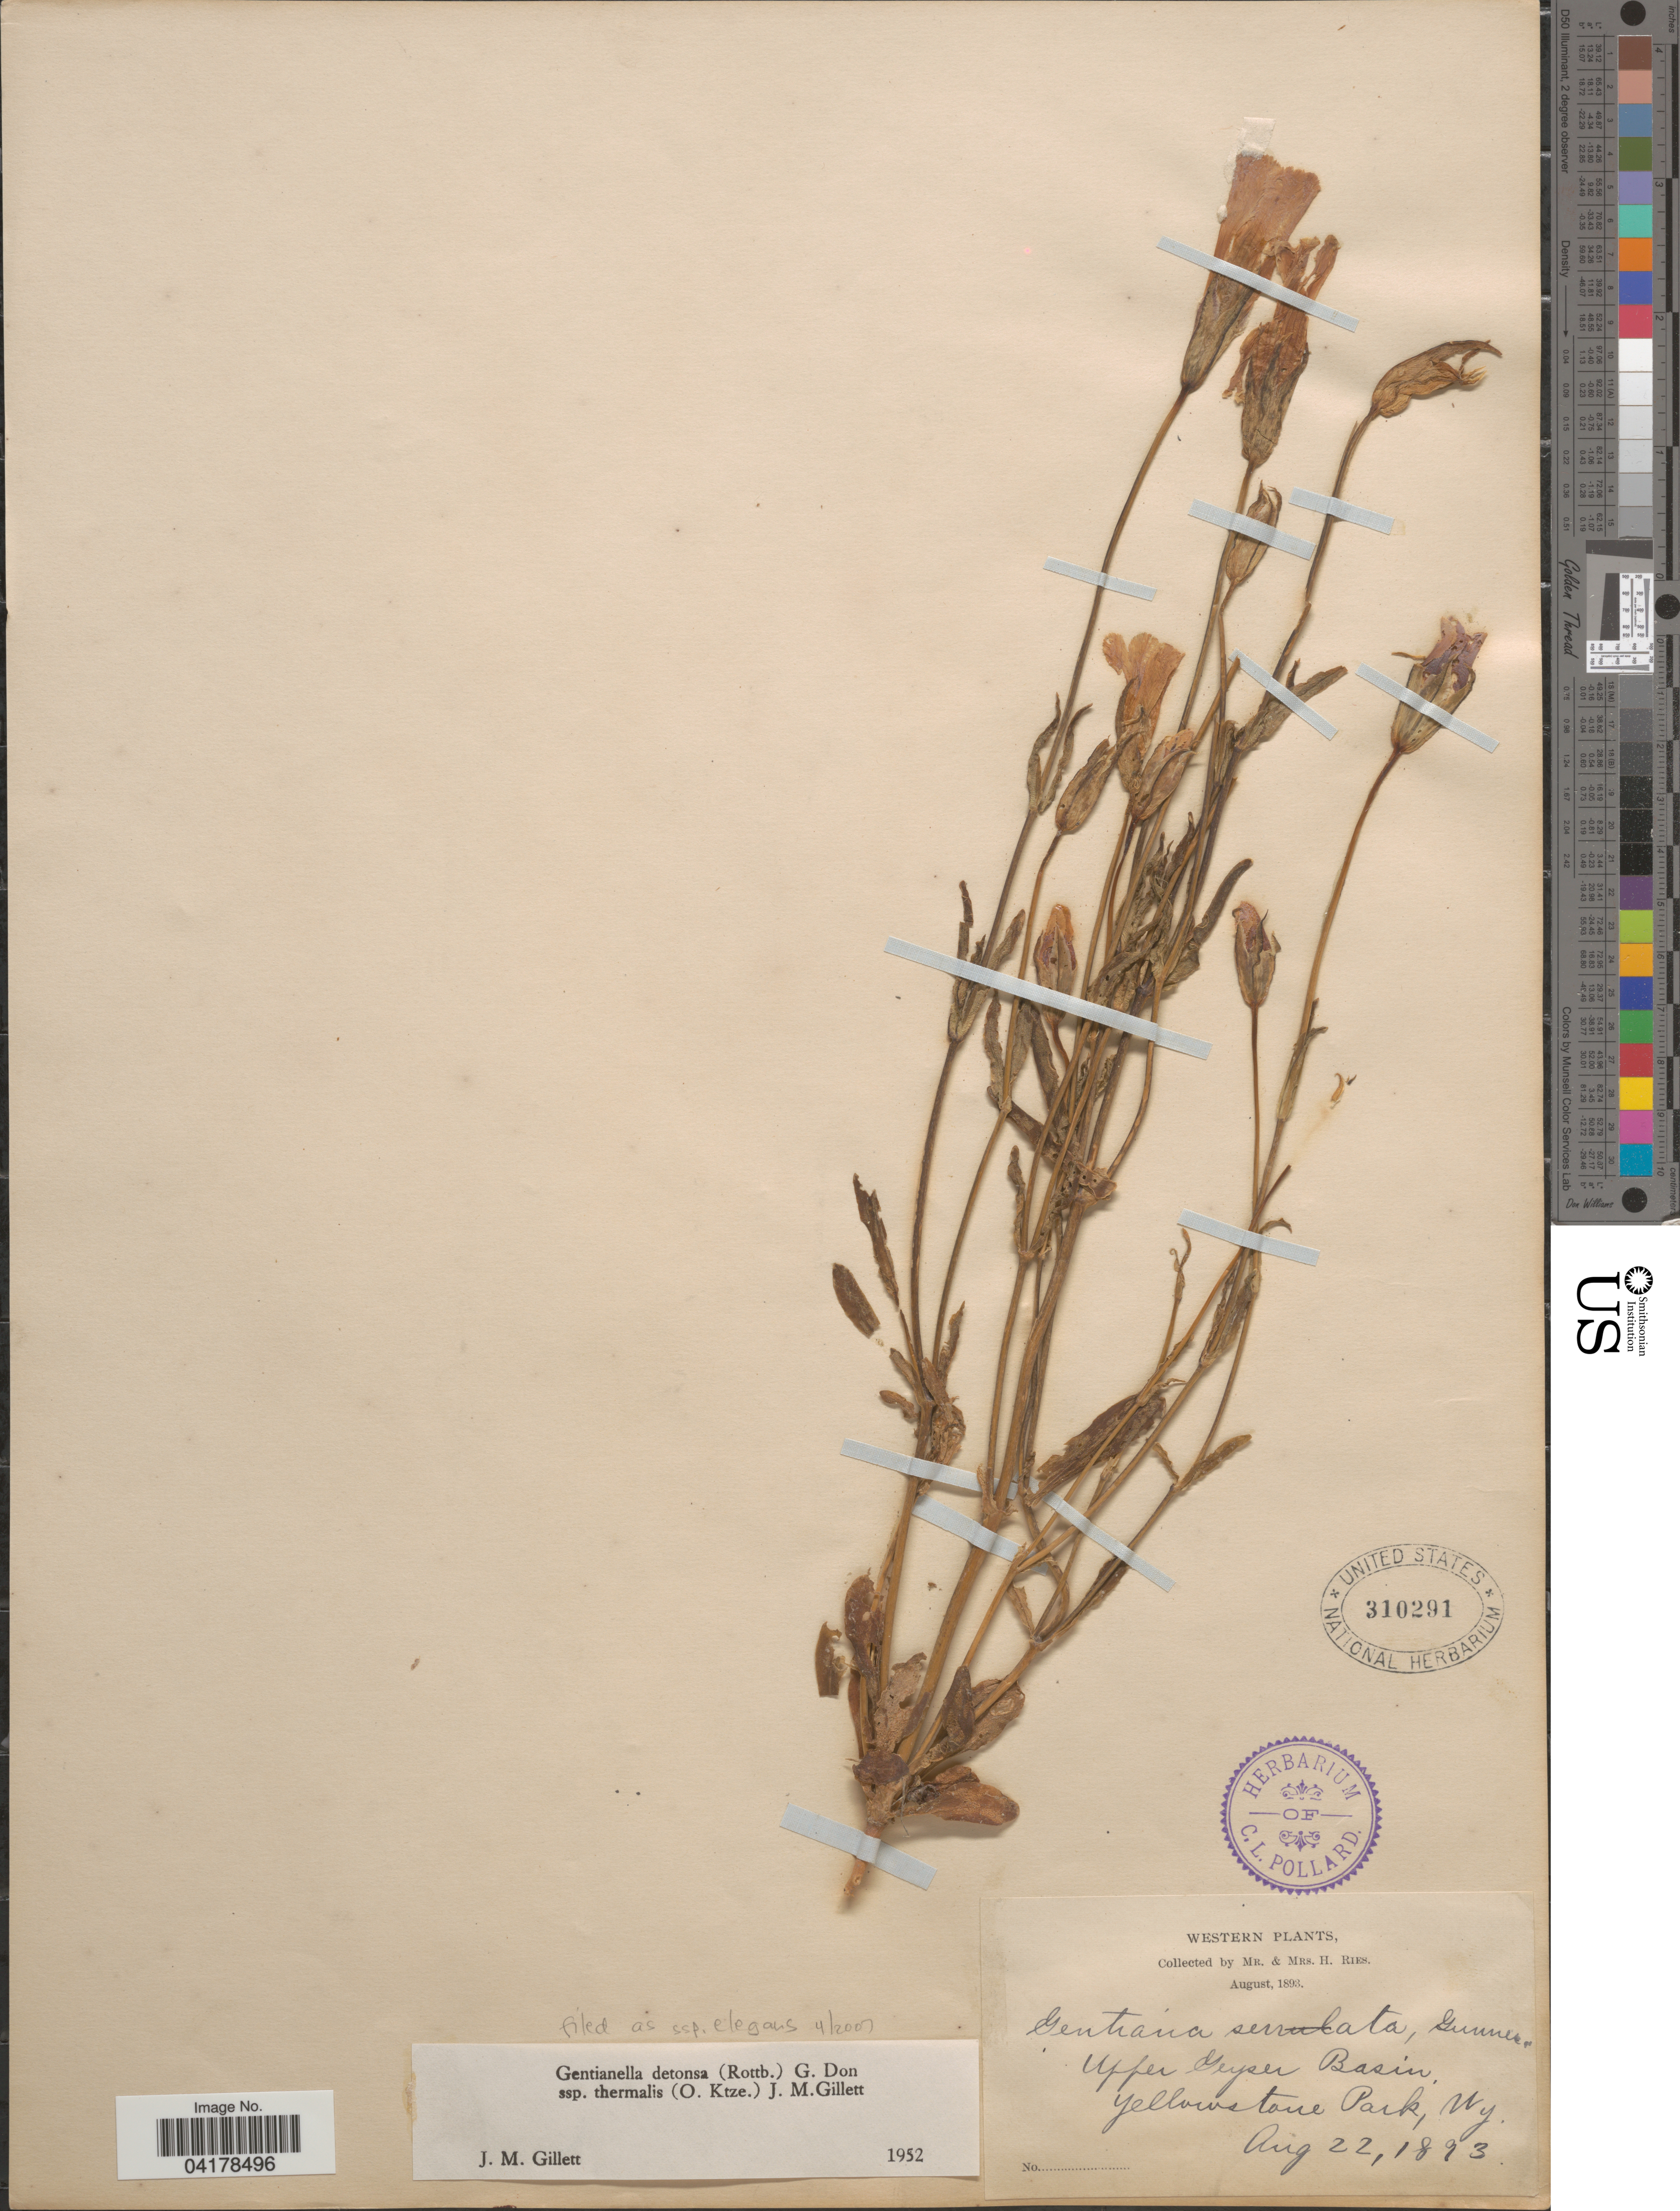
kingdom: Plantae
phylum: Tracheophyta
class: Magnoliopsida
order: Gentianales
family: Gentianaceae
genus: Gentianella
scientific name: Gentianella detonsa subsp. thermalis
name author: (Kuntze) J.M. Gillett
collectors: Mr. Ries & H. Ries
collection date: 1893-08-22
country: United States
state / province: Wyoming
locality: Western. Upper Geyser Basin, Yellowstone Park.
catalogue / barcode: US 310291